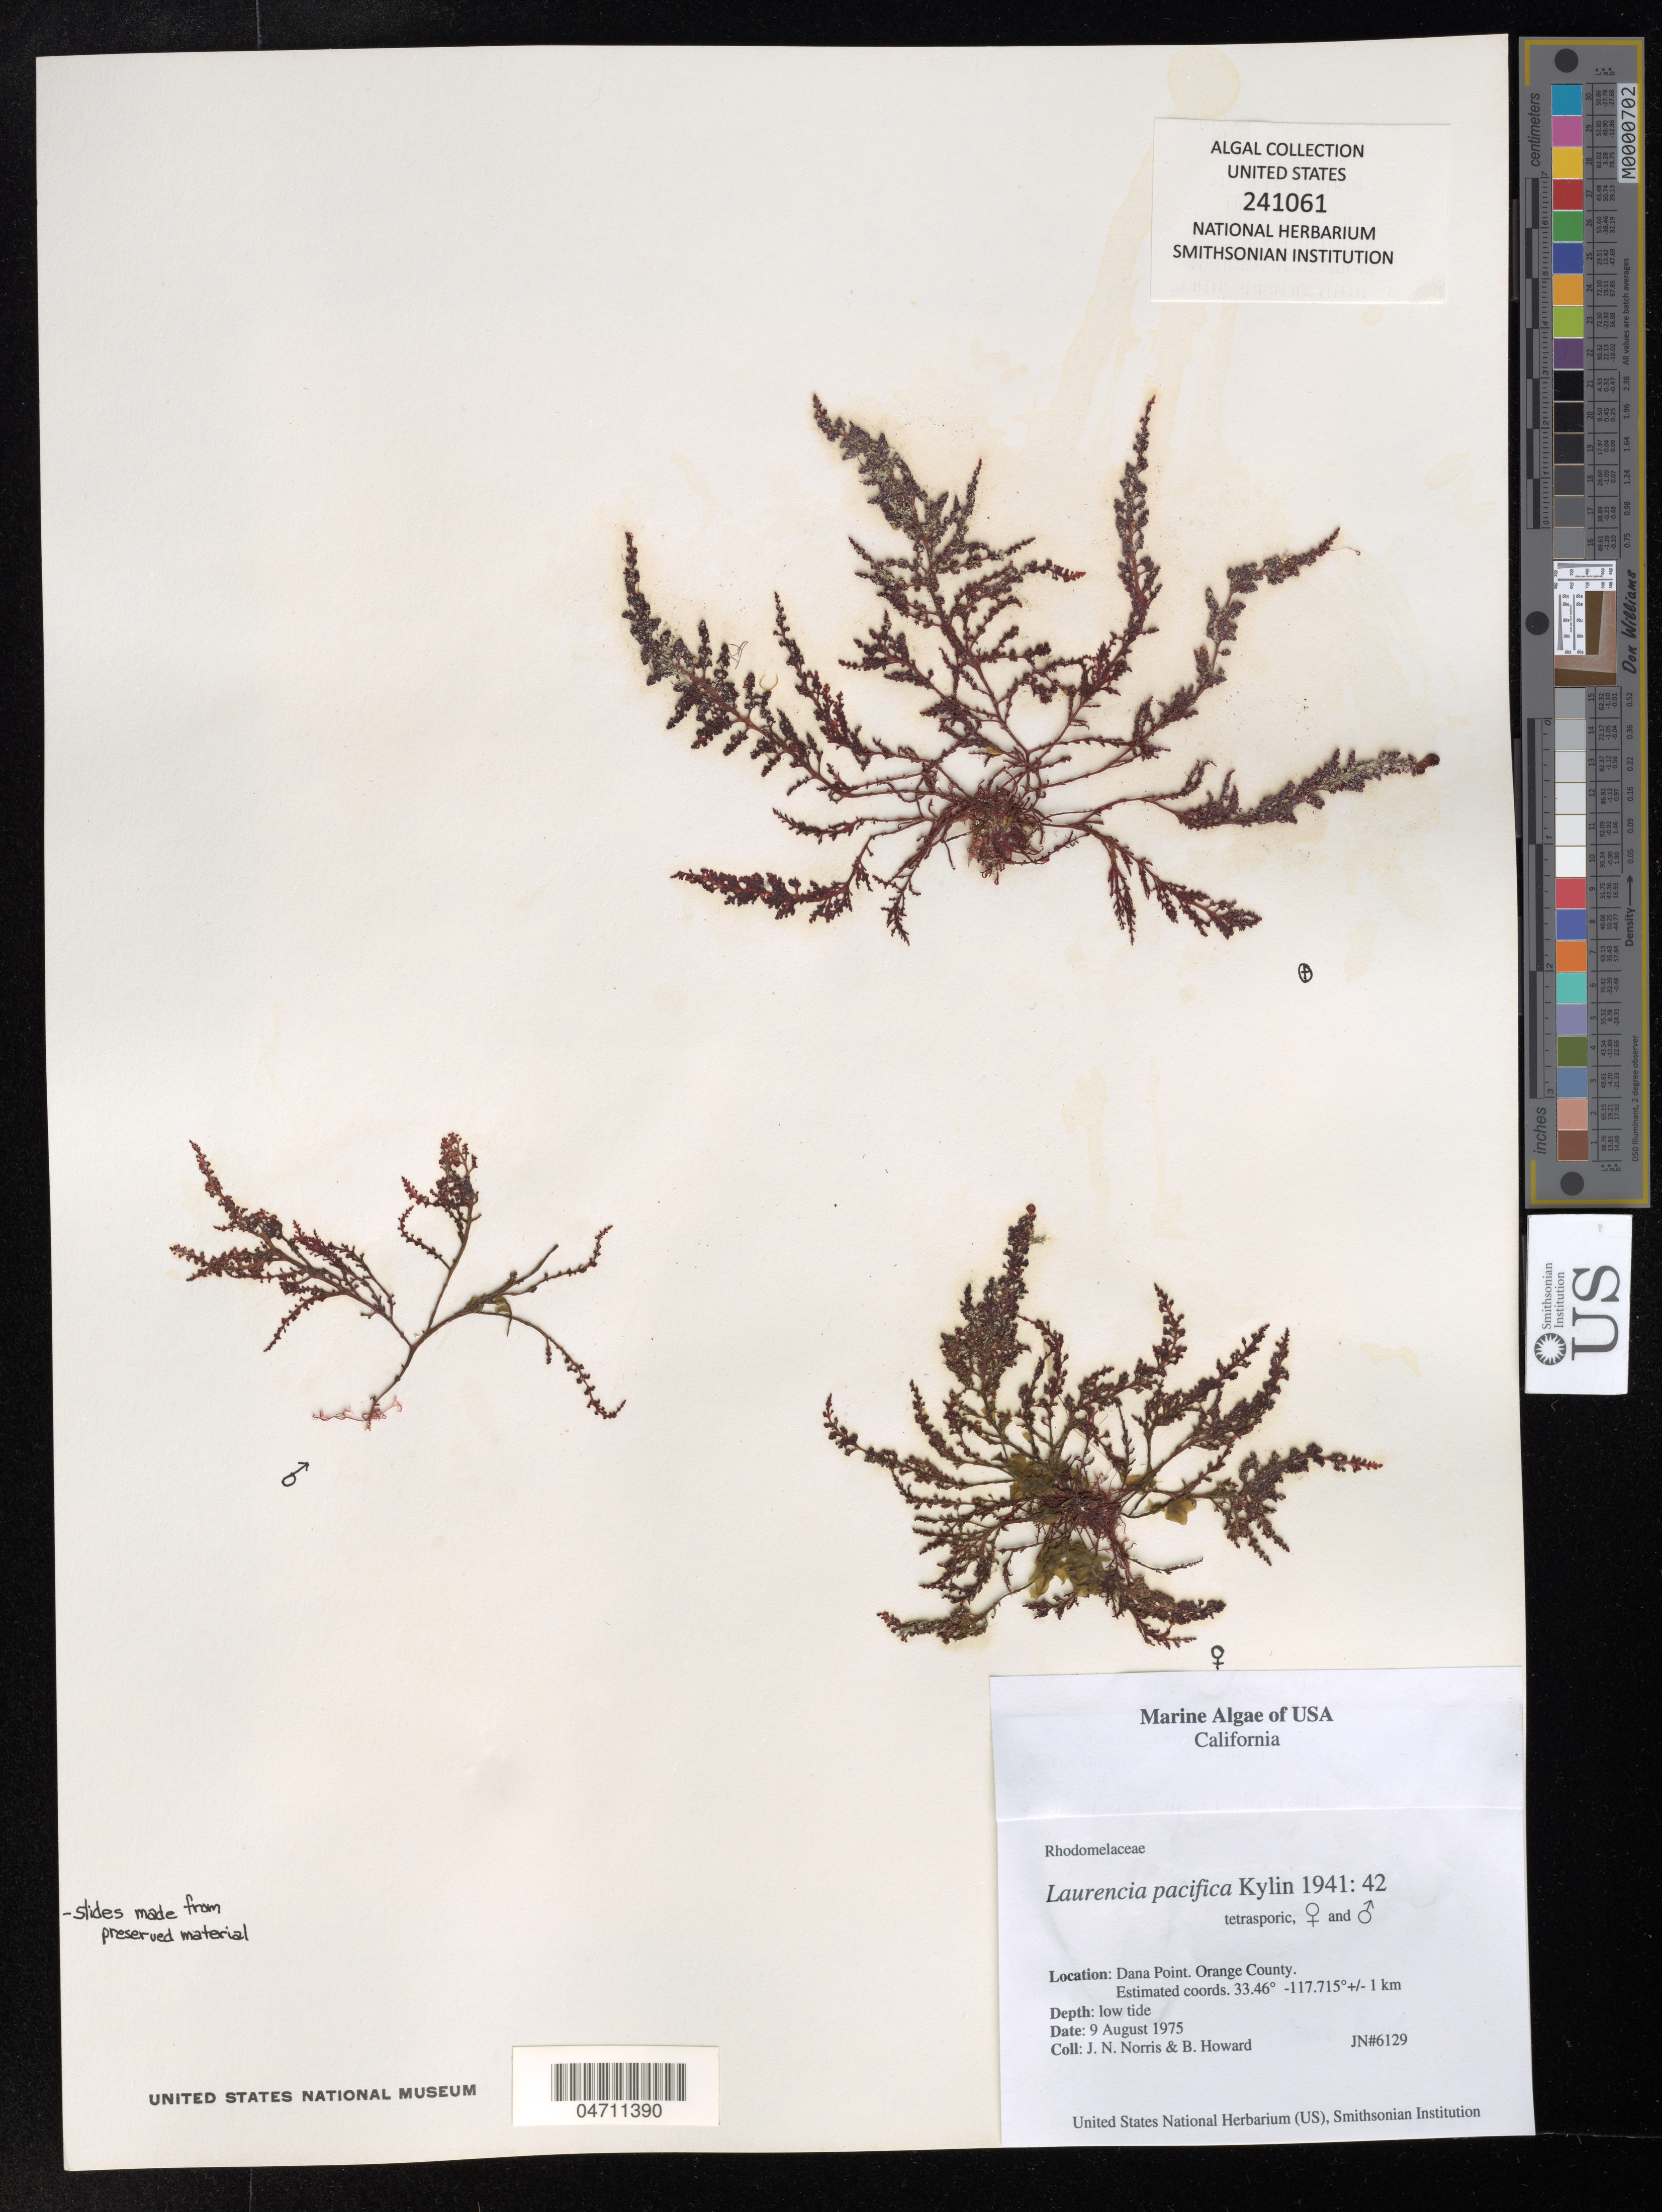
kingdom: Plantae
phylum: Rhodophyta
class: Florideophyceae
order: Ceramiales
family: Rhodomelaceae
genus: Laurencia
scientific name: Laurencia pacifica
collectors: J. Norris & B. Howard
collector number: JN6129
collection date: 1975-08-09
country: United States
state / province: California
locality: Dana Point. Orange County.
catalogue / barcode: US 241061